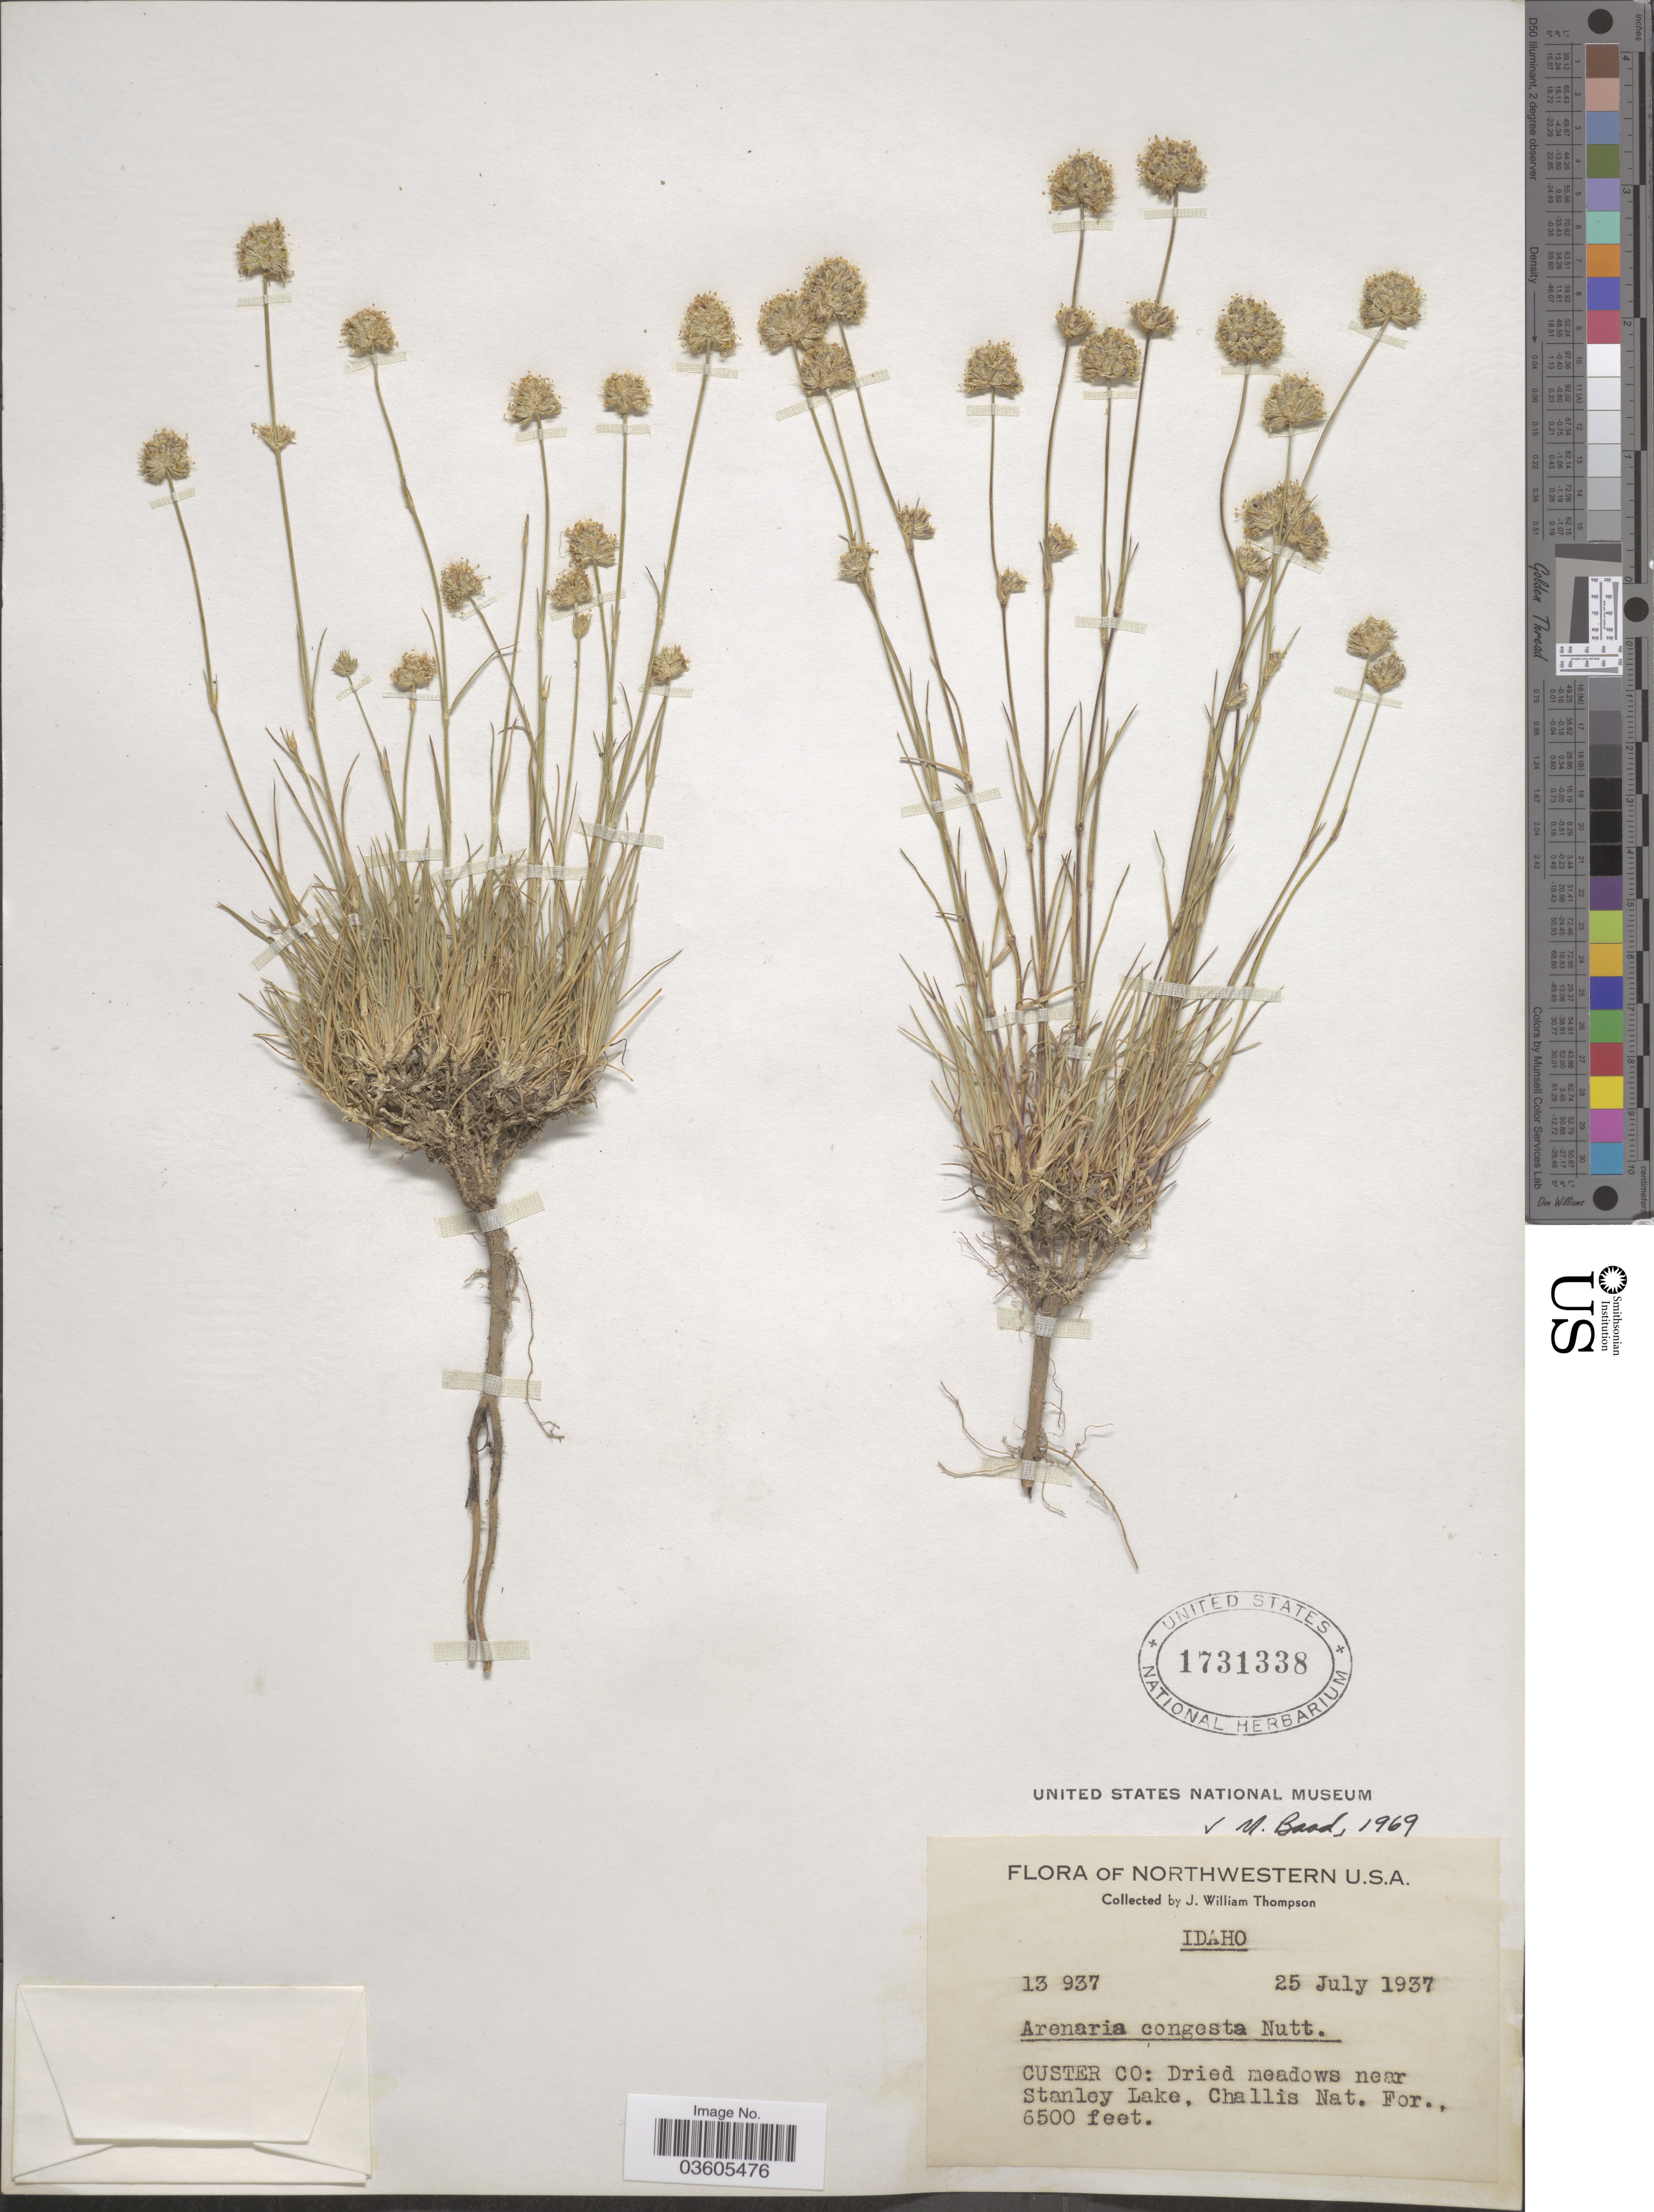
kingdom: Plantae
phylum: Tracheophyta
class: Magnoliopsida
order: Caryophyllales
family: Caryophyllaceae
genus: Eremogone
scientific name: Eremogone congesta var. congesta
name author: (Nutt.) Ikonn.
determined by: Strong, Mark T., (BOT), Smithsonian Institution - National Museum of Natural History (UNITED STATES)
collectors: J. W. Thompson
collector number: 13937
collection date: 1937-07-25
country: United States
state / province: Idaho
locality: Custer Co: Dried meadows near Stanley Lake, Challis Nat. For.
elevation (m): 1981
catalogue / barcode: US 1731338